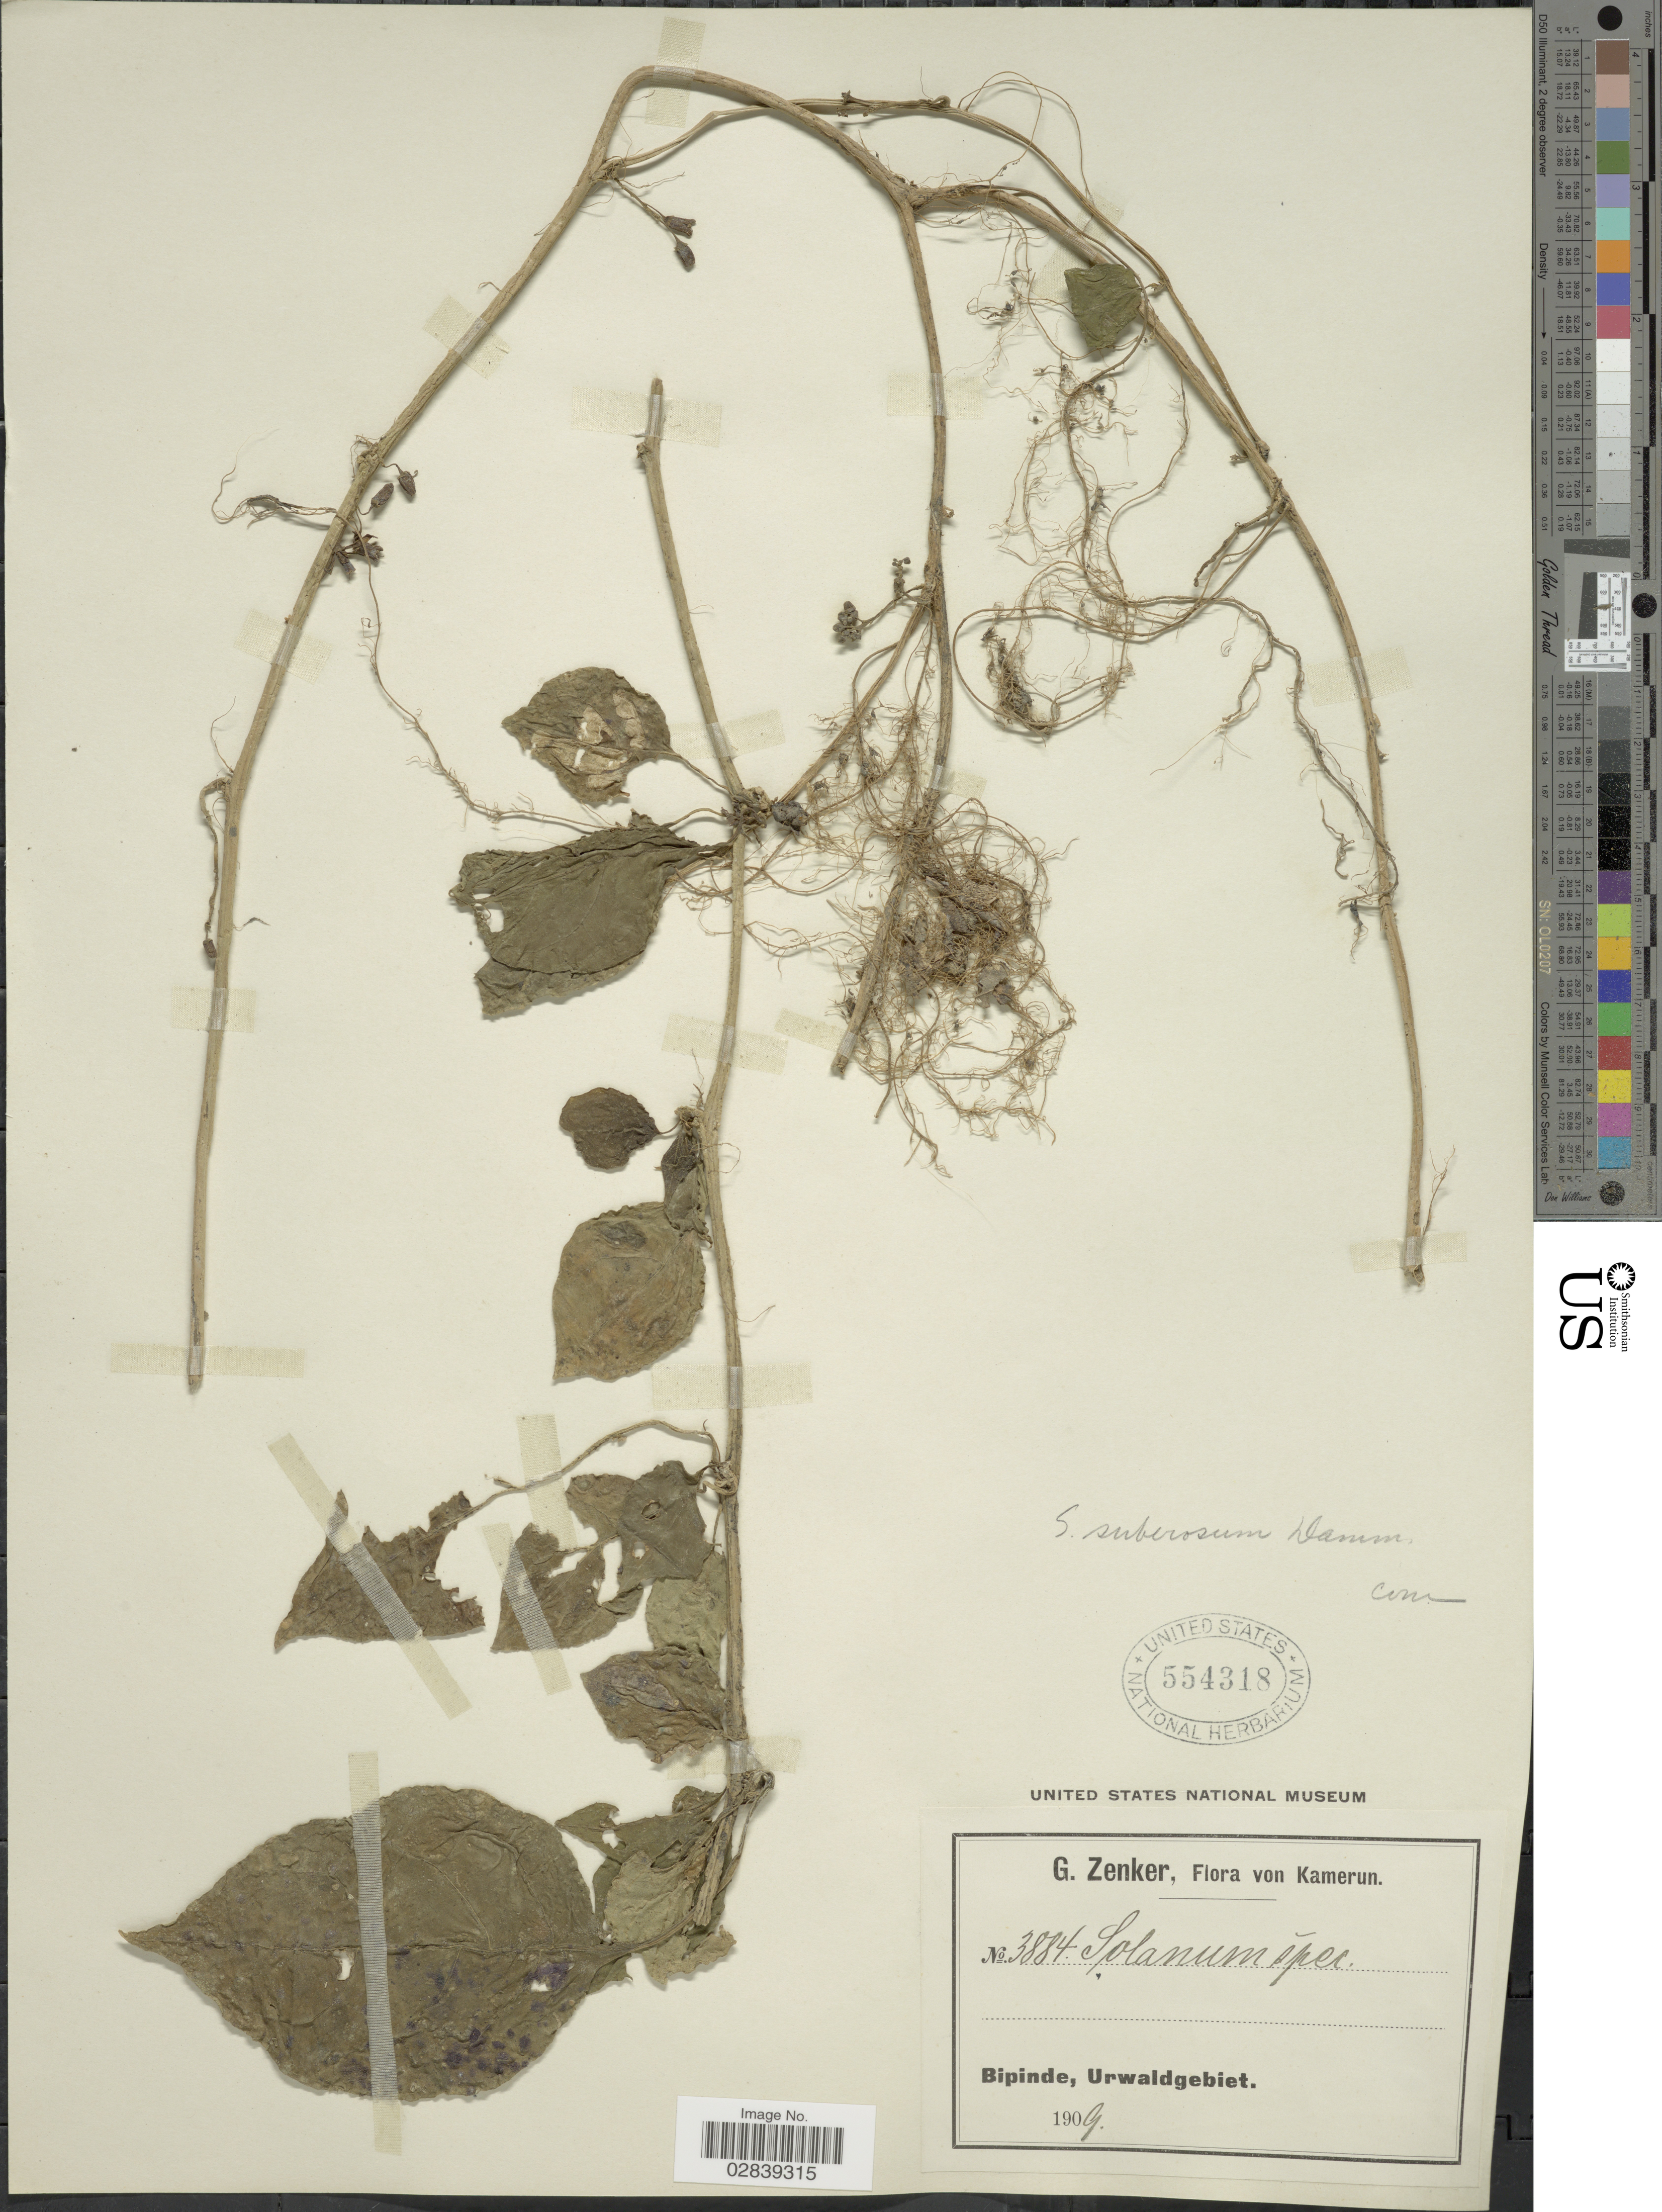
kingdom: Plantae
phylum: Tracheophyta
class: Magnoliopsida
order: Solanales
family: Solanaceae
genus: Solanum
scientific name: Solanum suberosum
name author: Dammer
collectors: G. A. Zenker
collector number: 3884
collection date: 1909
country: Cameroon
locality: Bipinde, Urwaldgebiet.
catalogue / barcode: US 554318